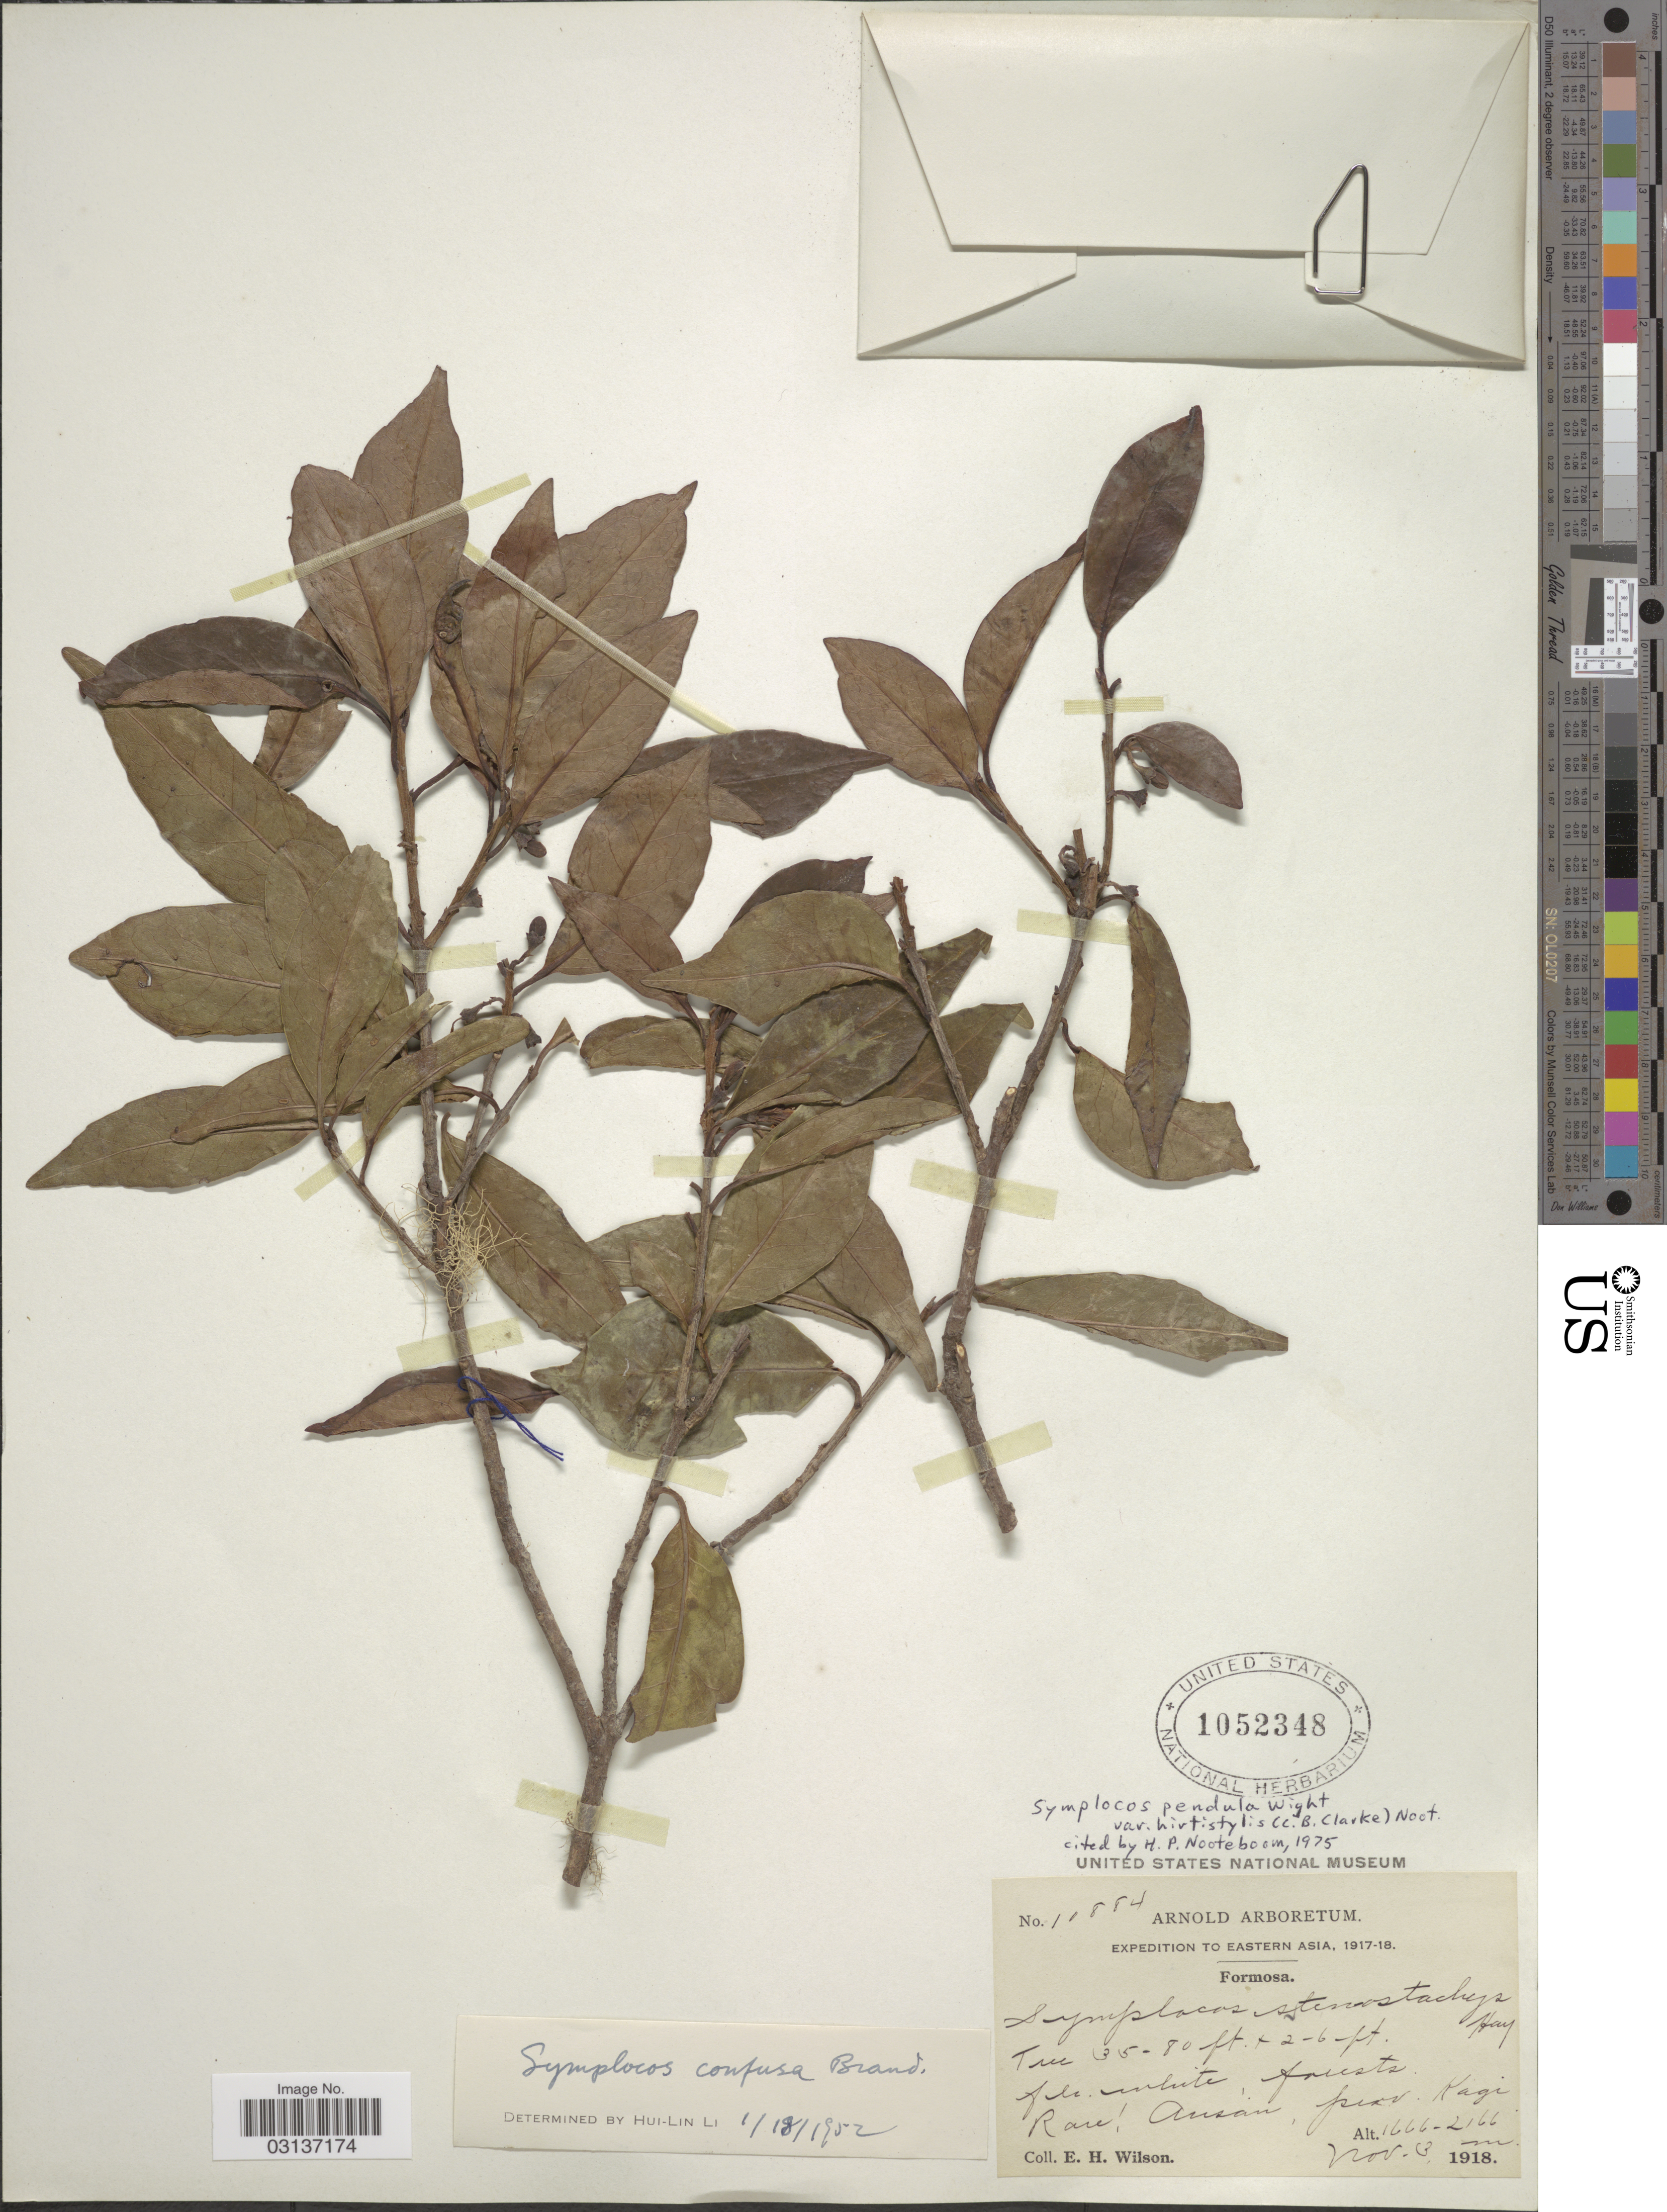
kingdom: Plantae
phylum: Tracheophyta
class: Magnoliopsida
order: Ericales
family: Symplocaceae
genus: Cordyloblaste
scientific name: Cordyloblaste pendula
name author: (Wight) Alston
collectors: E. Wilson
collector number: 10884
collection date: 1918-11-03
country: Taiwan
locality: Eastern Asia. Formosa. Arisan, Prov. Kagi.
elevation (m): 1666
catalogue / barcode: US 1052348